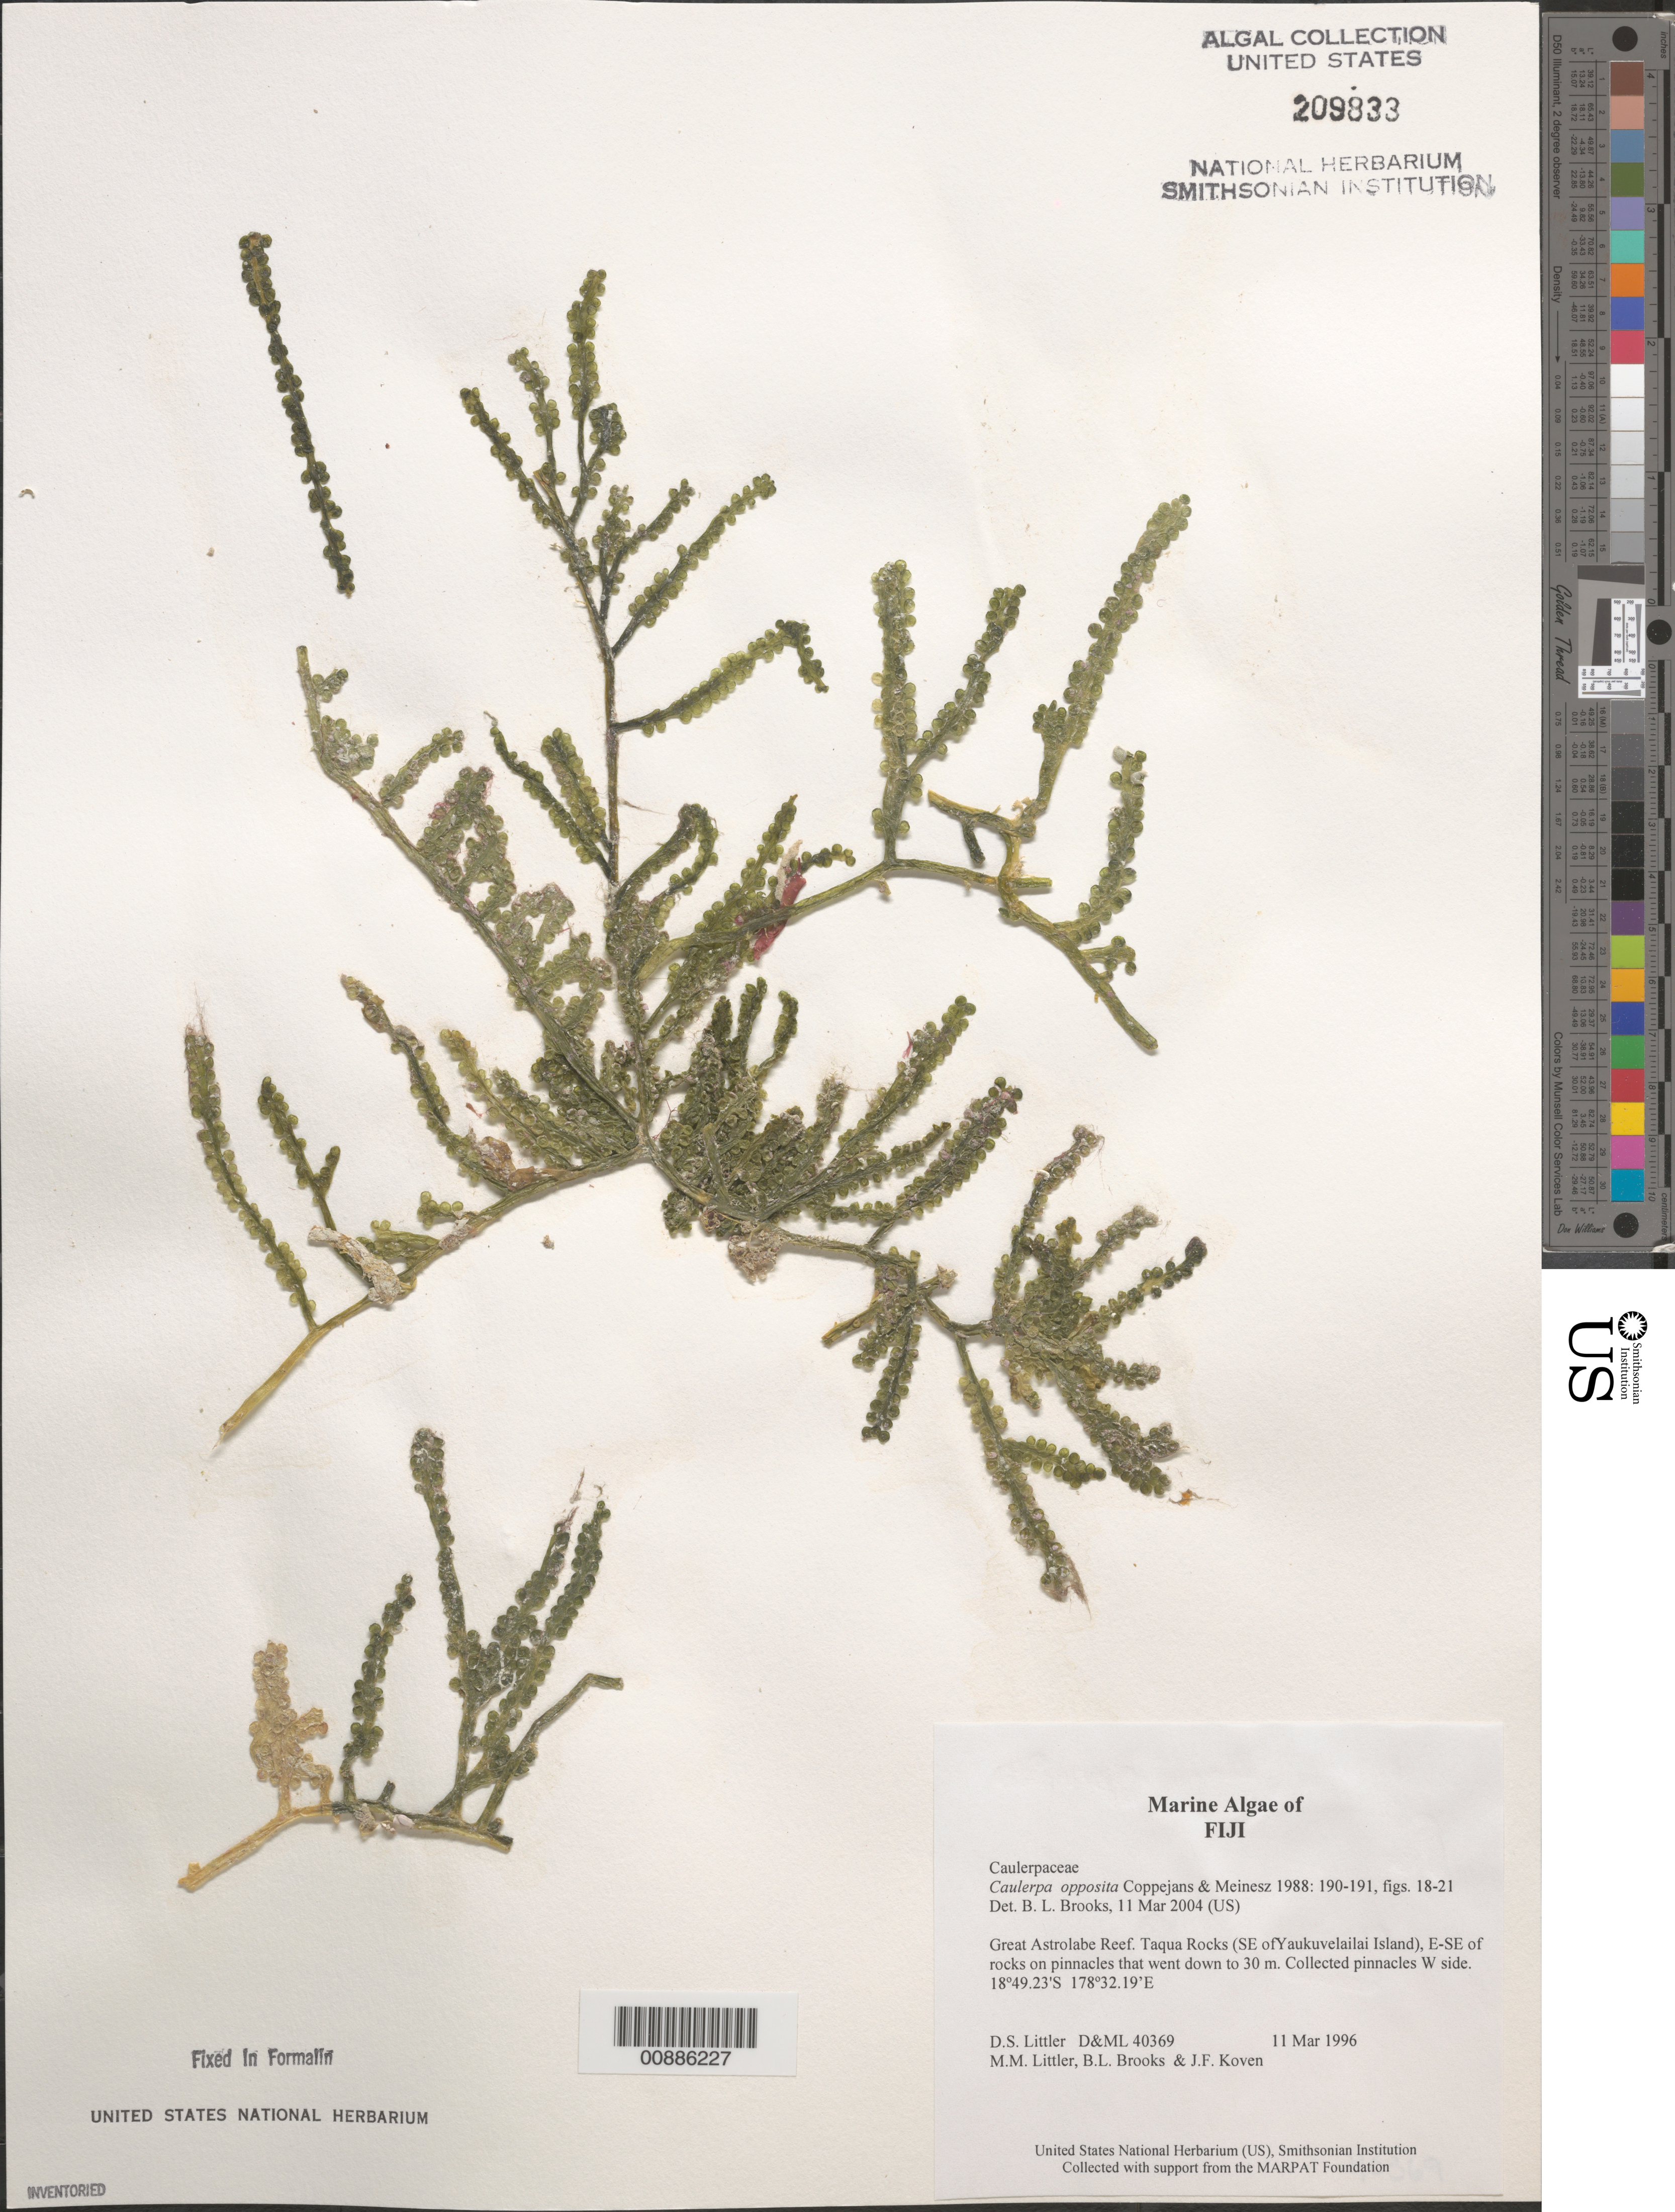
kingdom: Plantae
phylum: Chlorophyta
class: Ulvophyceae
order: Bryopsidales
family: Caulerpaceae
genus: Caulerpa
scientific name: Caulerpa opposita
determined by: Brooks, B. L., (BOT), Smithsonian Institution - National Museum of Natural History (UNITED STATES)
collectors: D. S. Littler, M. M. Littler, B. Brooks & J. Koven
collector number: D&ML 40369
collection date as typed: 11 Mar 1996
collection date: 1996-03-11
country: Fiji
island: Great Astrolabe Reef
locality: Great Astrolabe Reef, Taqua Rocks (southeast of Yaukuvelailai Island)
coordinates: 18 49.23'S, 178 32.19'E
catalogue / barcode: US 209833